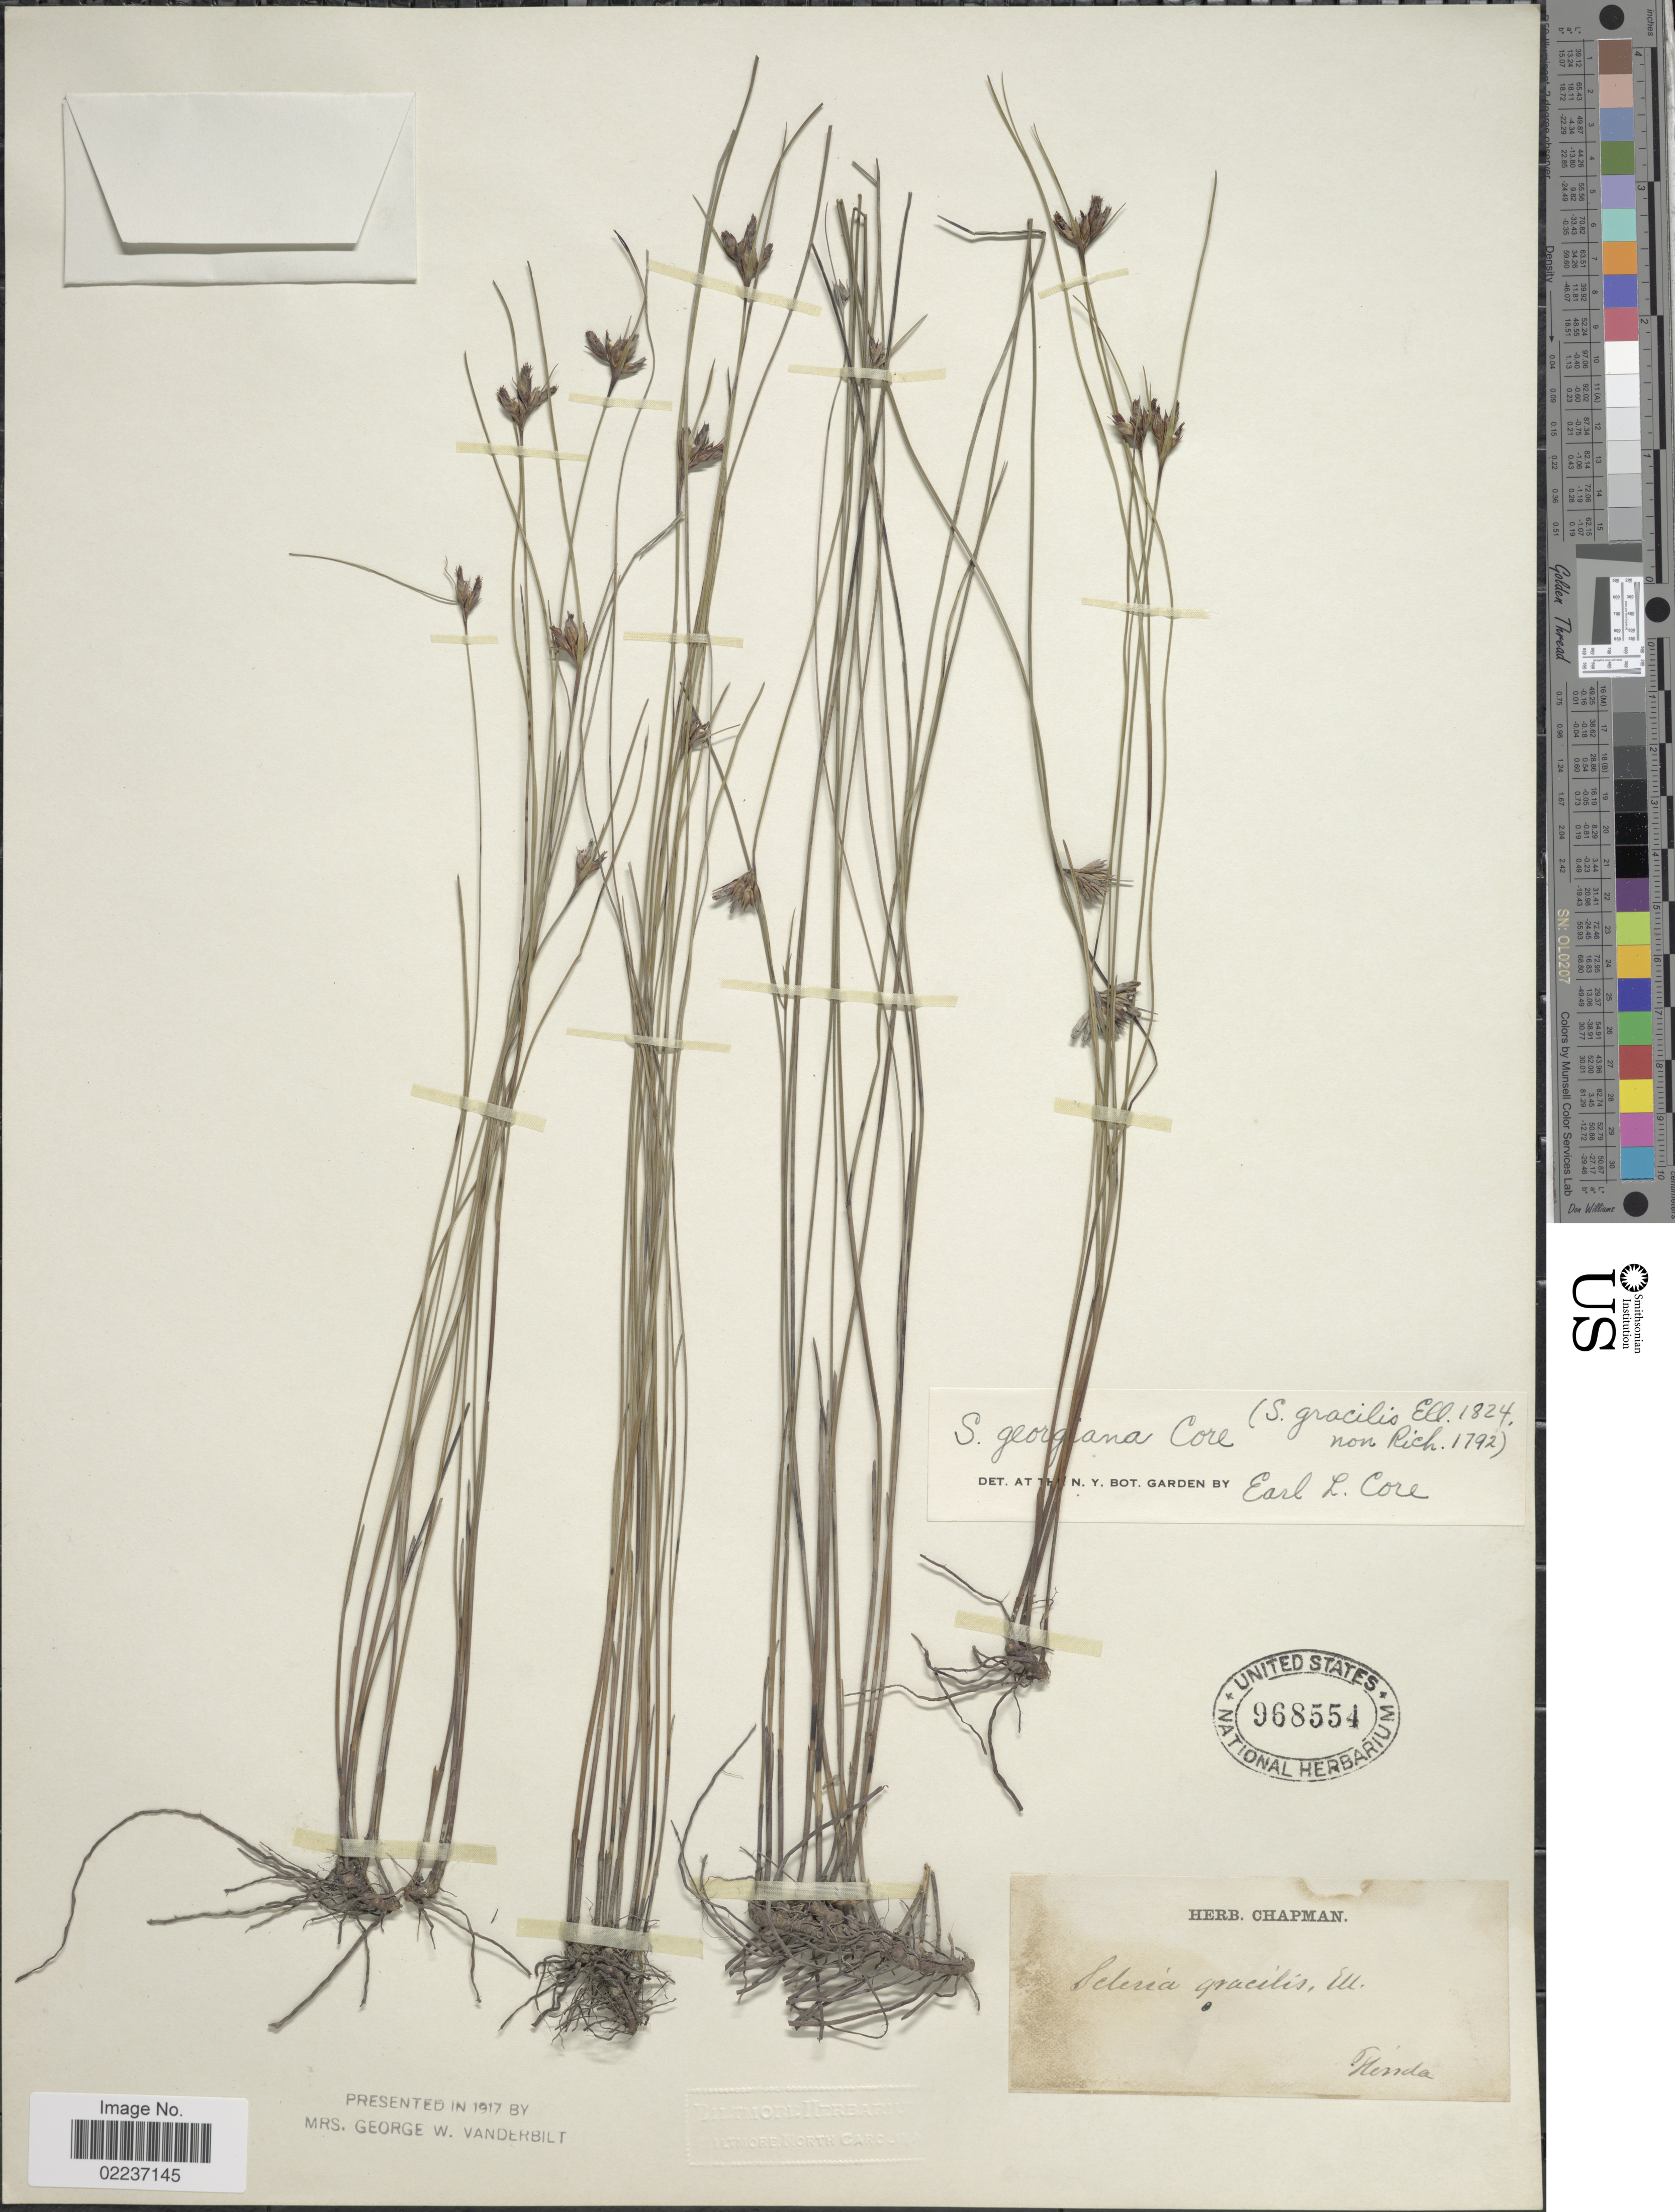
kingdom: Plantae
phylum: Tracheophyta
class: Liliopsida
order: Poales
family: Cyperaceae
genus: Scleria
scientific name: Scleria georgiana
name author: Core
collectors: ex herb. Chapman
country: United States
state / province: Florida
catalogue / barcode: US 968554